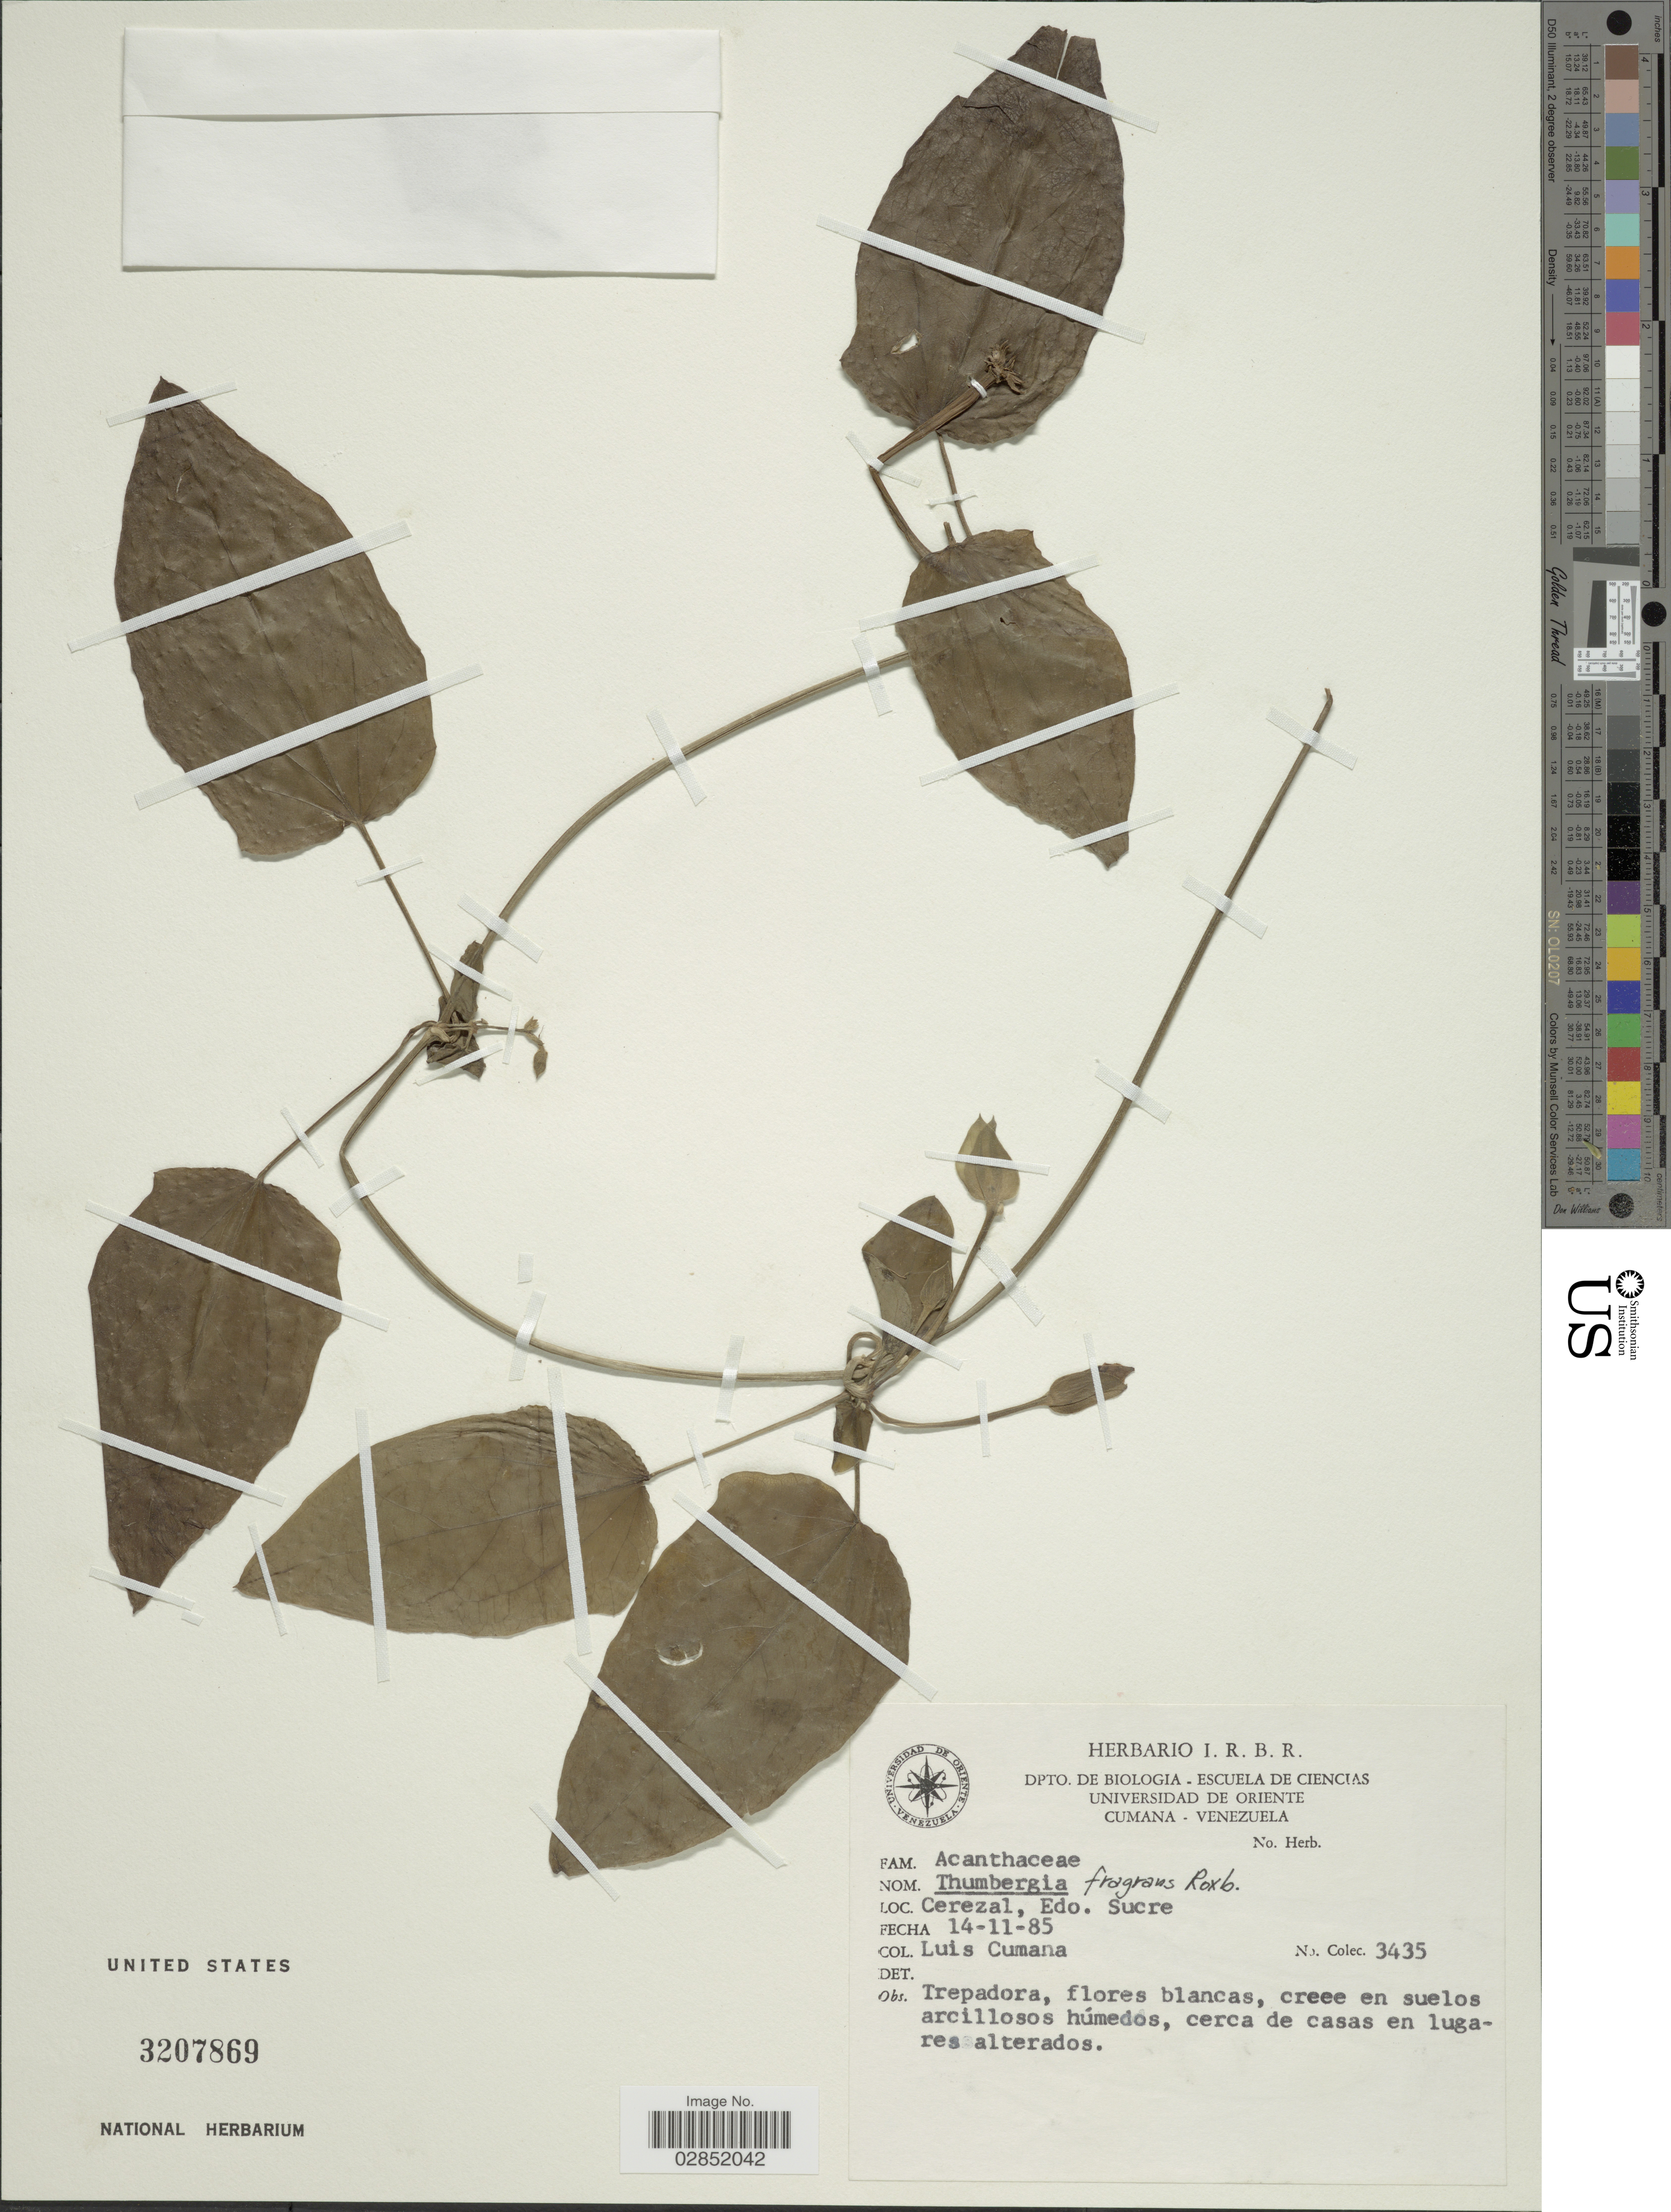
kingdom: Plantae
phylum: Tracheophyta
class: Magnoliopsida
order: Lamiales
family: Acanthaceae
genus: Thunbergia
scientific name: Thunbergia fragrans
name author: Roxb.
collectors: L. J. Cumaná C.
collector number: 3435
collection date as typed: Transcribed d/m/y: 14/11/85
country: Venezuela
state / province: Sucre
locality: Cerezal.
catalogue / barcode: US 3207869